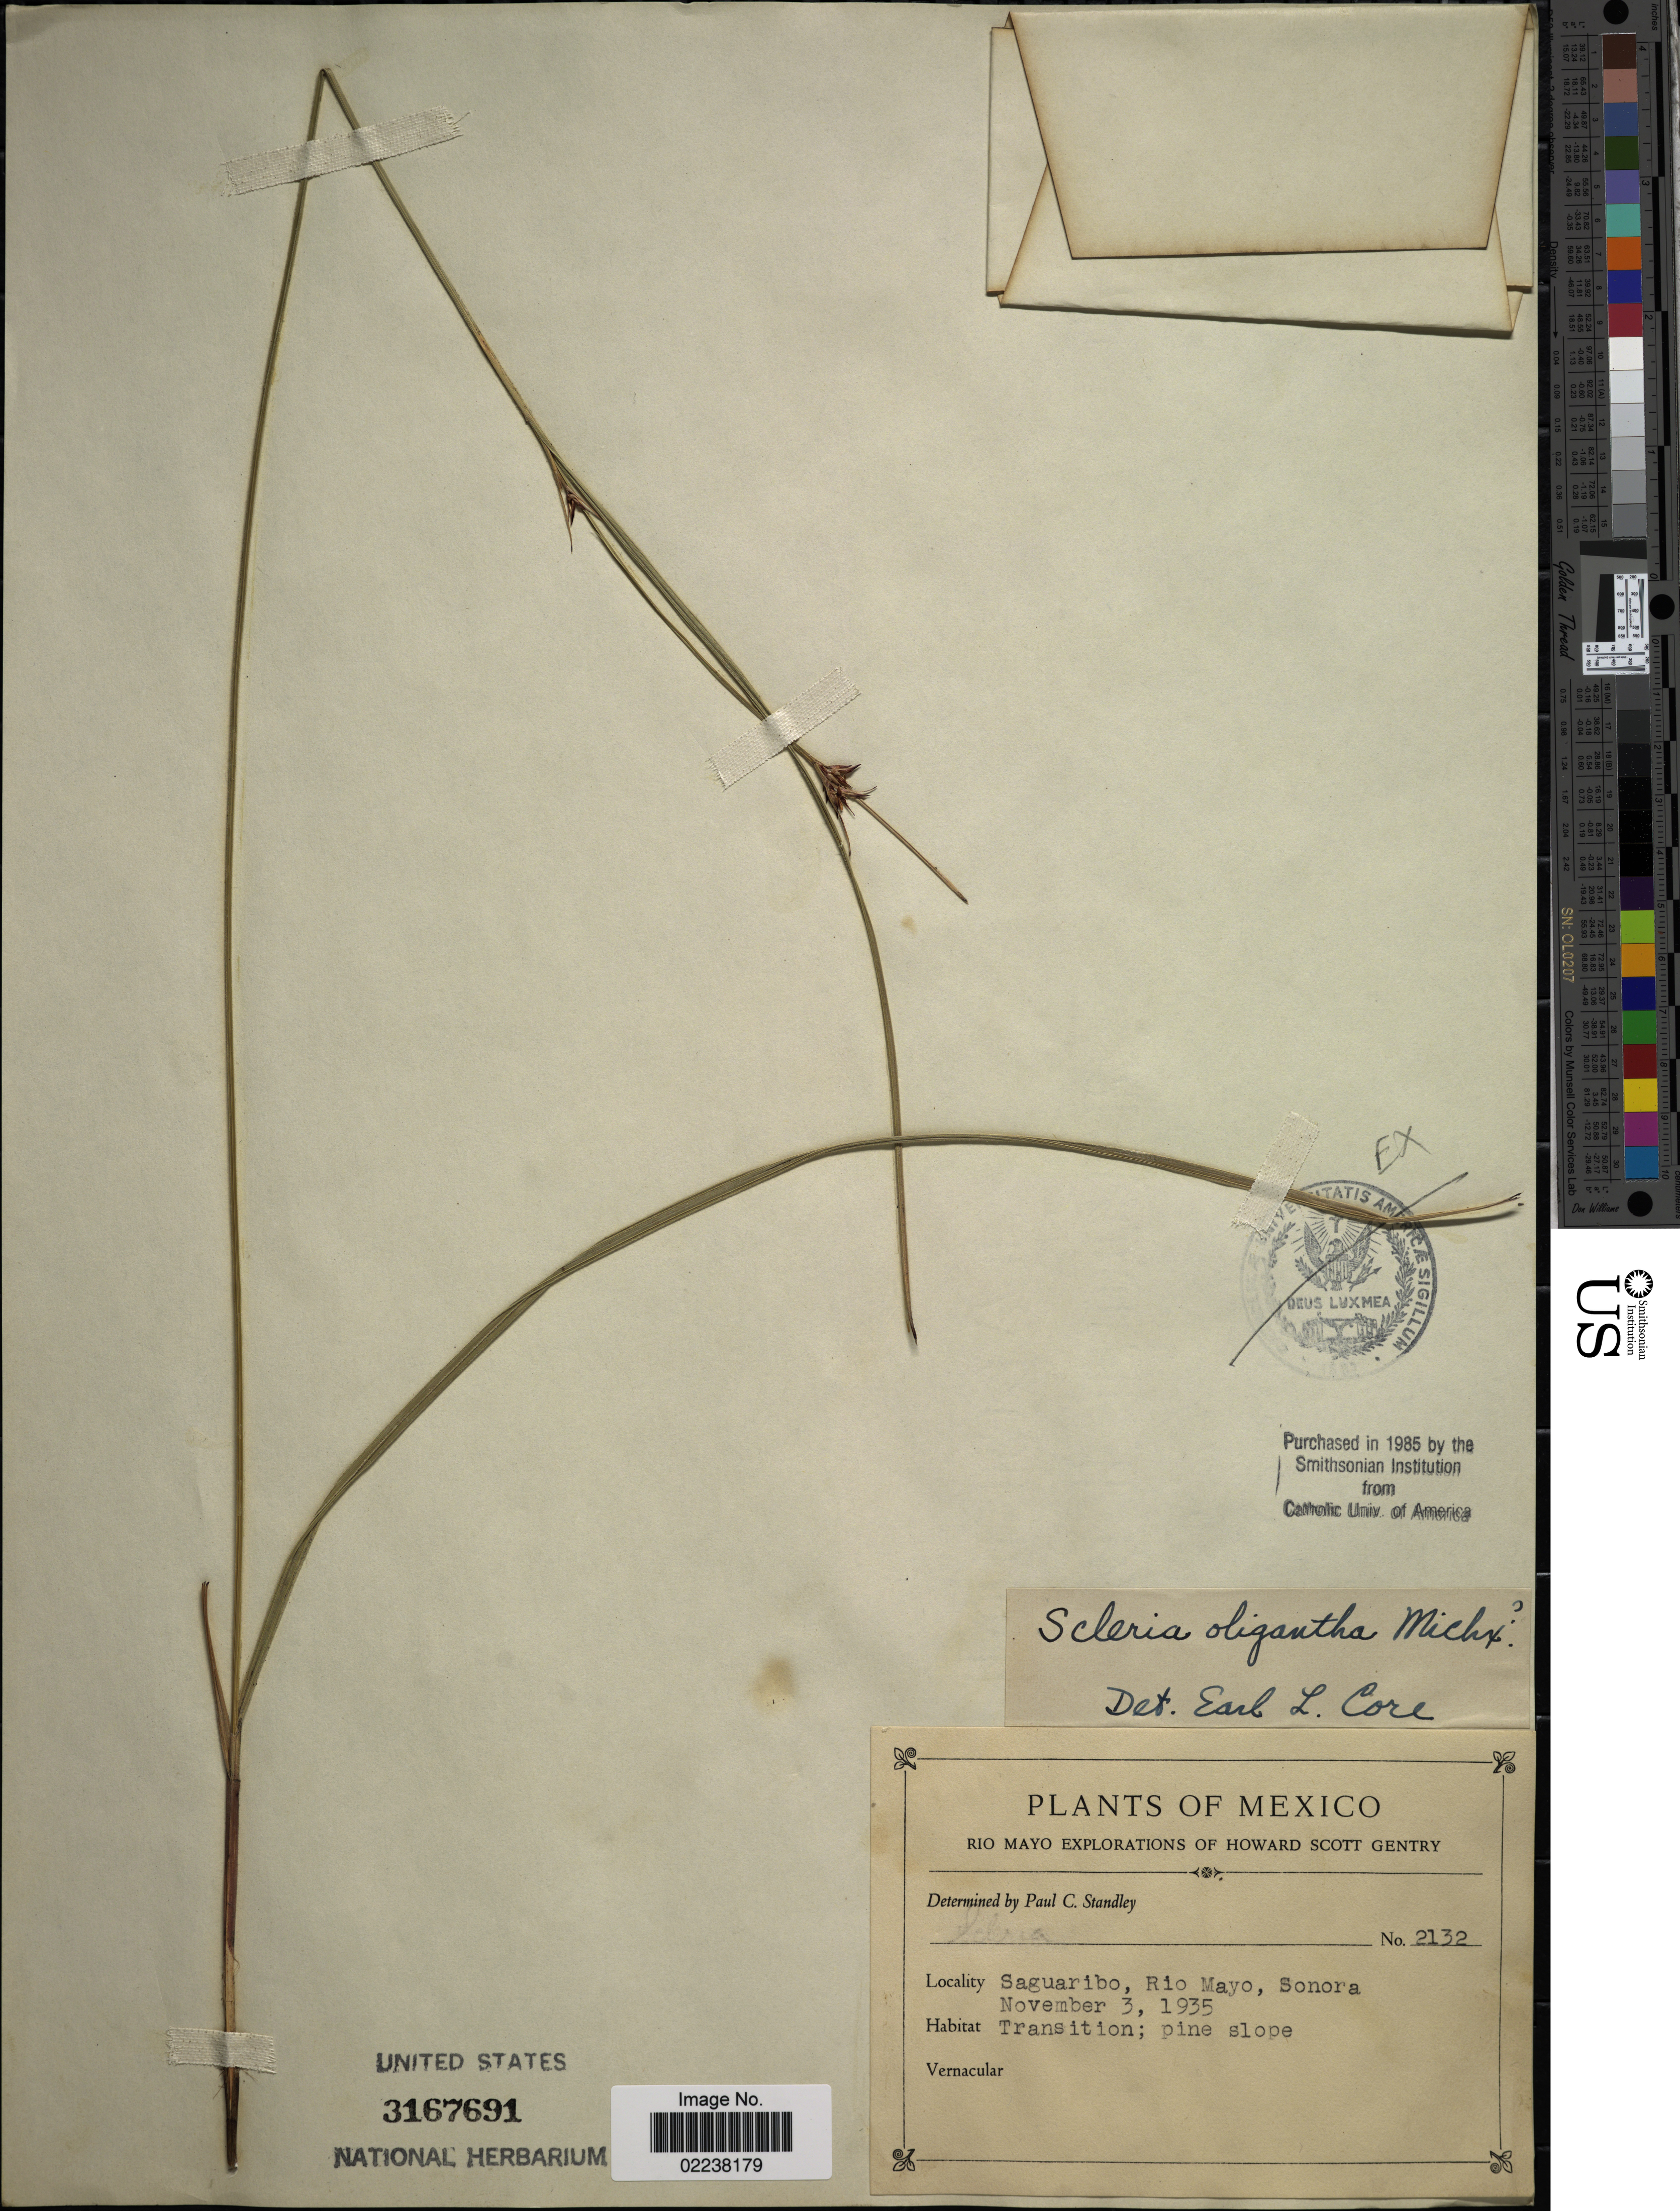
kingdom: Plantae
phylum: Tracheophyta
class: Liliopsida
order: Poales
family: Cyperaceae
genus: Scleria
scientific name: Scleria oligantha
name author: Michx.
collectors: H. S. Gentry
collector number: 2132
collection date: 1935-11-03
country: Mexico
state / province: Sonora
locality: Saguaribo, Rio Mayo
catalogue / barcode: US 3167691